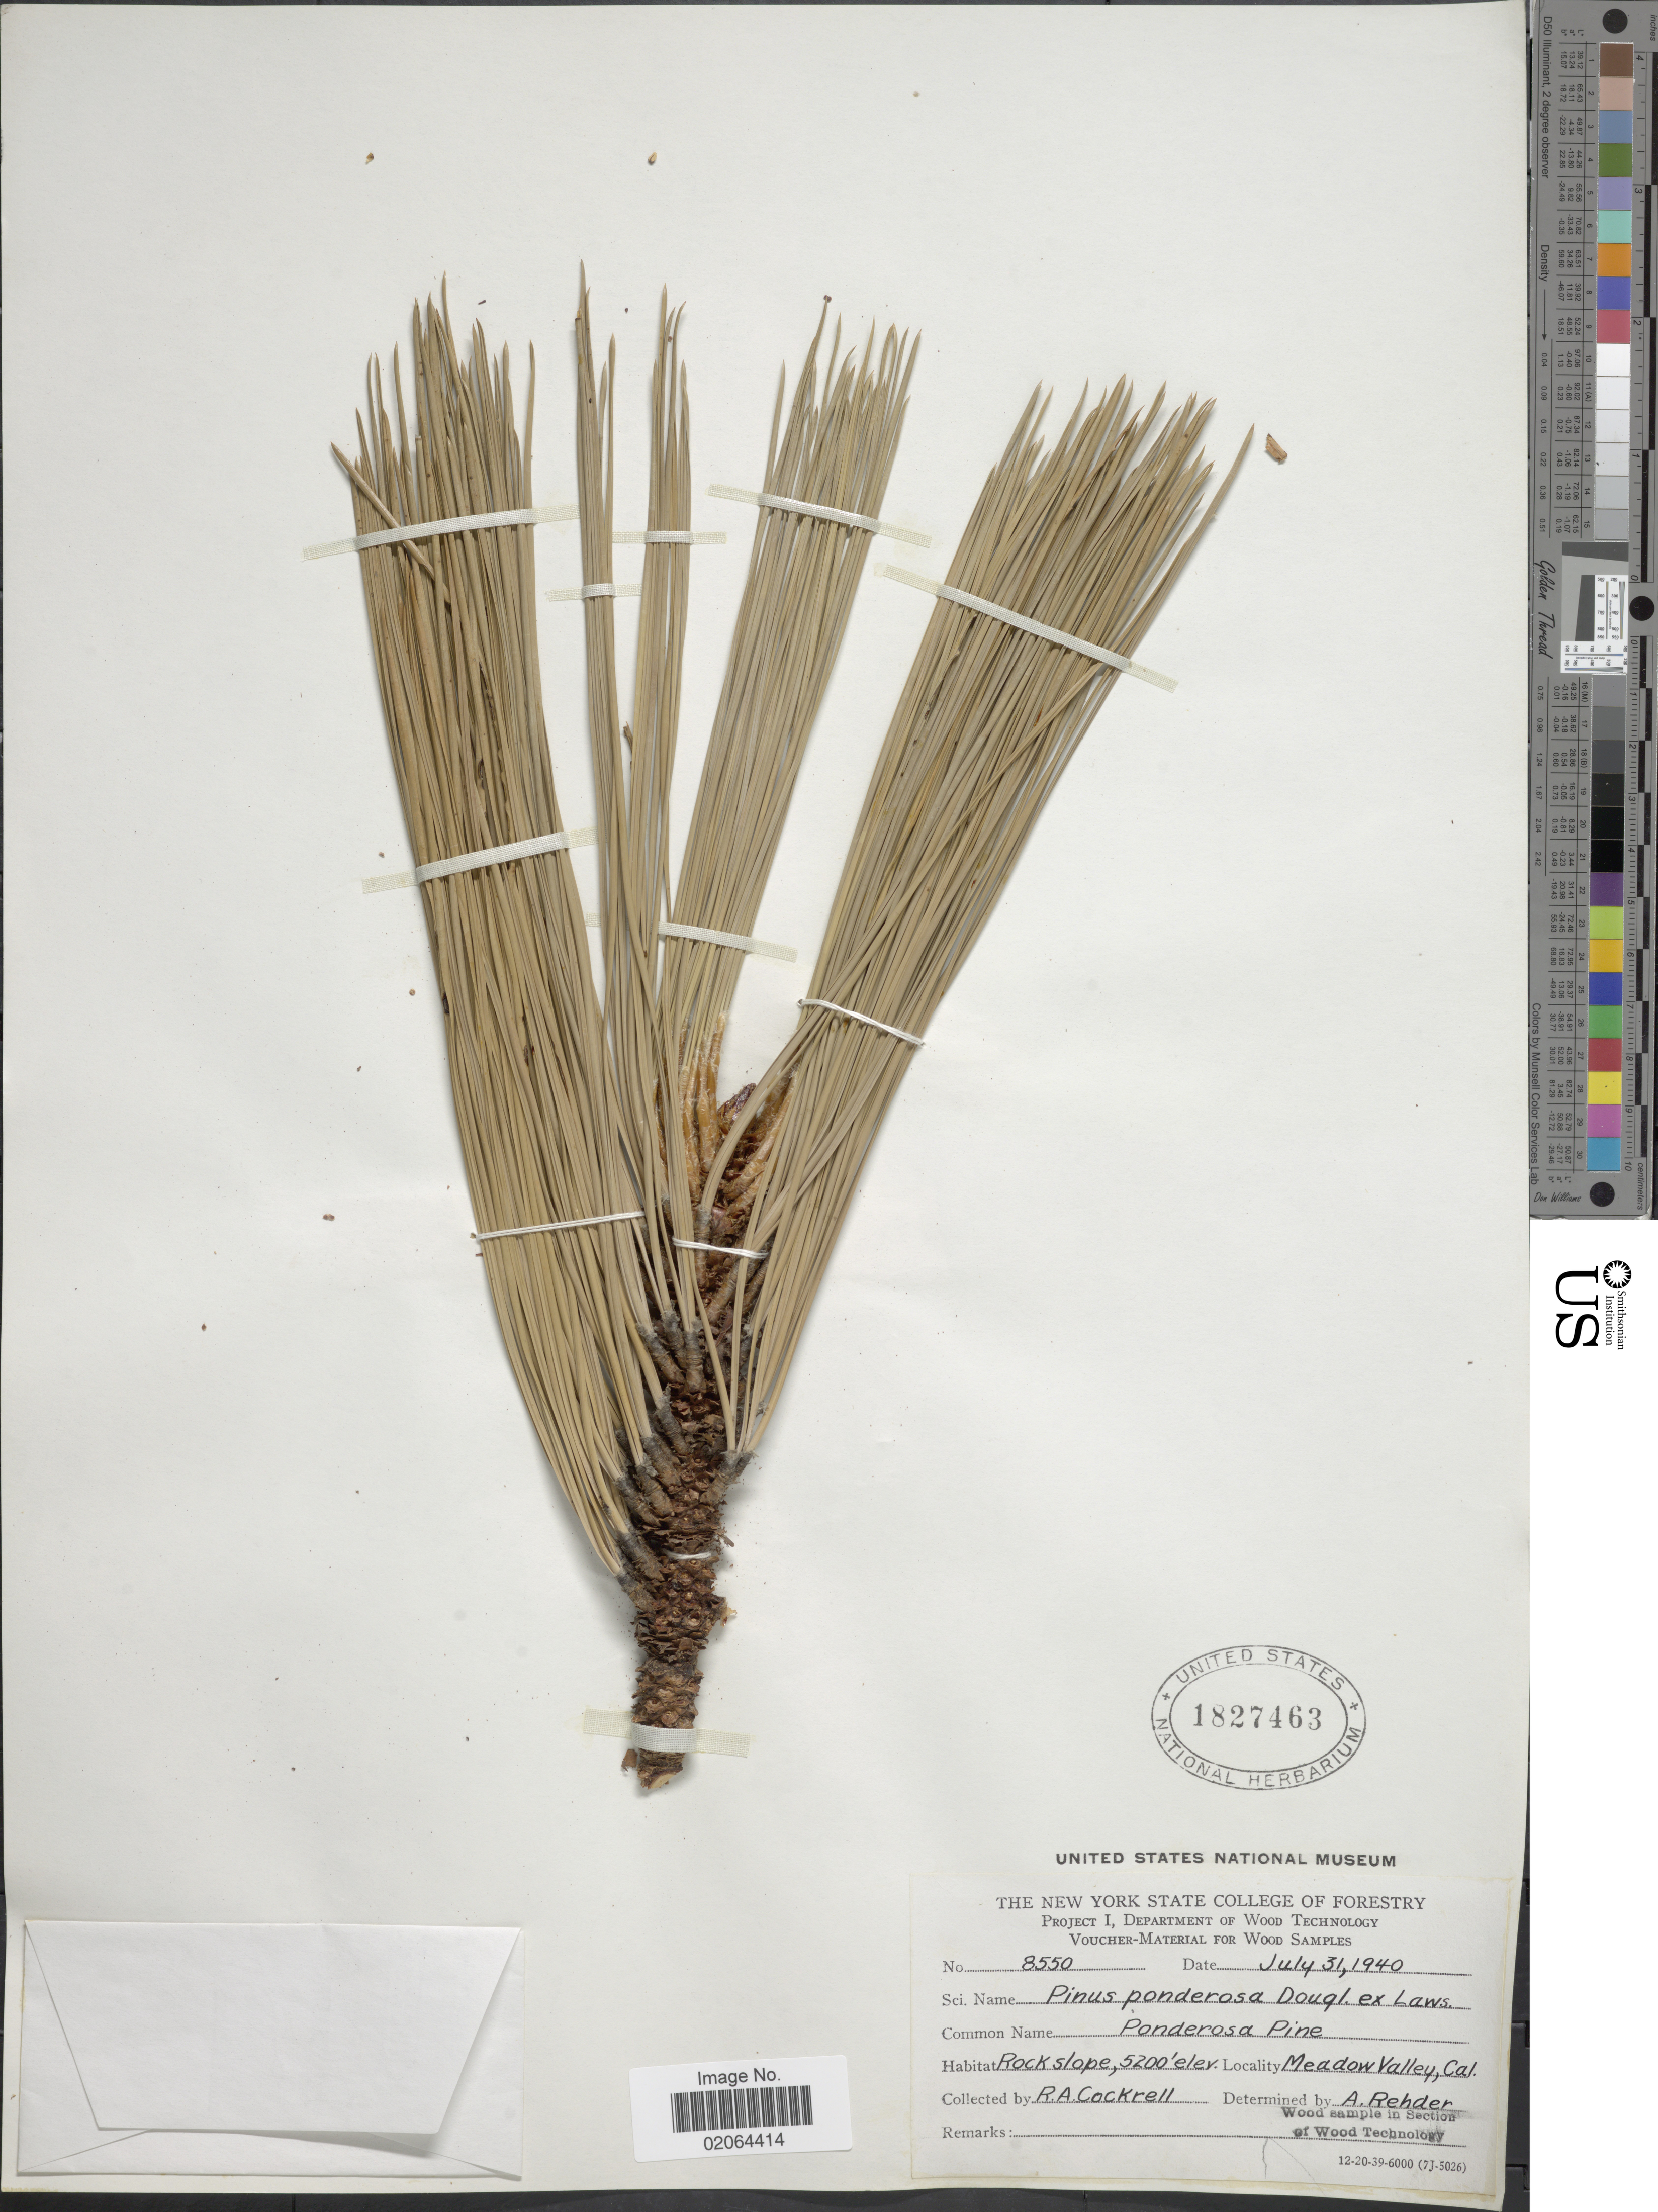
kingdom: Plantae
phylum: Tracheophyta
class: Pinopsida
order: Pinales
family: Pinaceae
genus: Pinus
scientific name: Pinus ponderosa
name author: Douglas ex C. Lawson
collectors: R. Cockrell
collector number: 8550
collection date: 1940-07-31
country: United States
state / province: California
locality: Rockslope, Meadow Valley, Cal.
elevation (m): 1585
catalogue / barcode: US 1827463